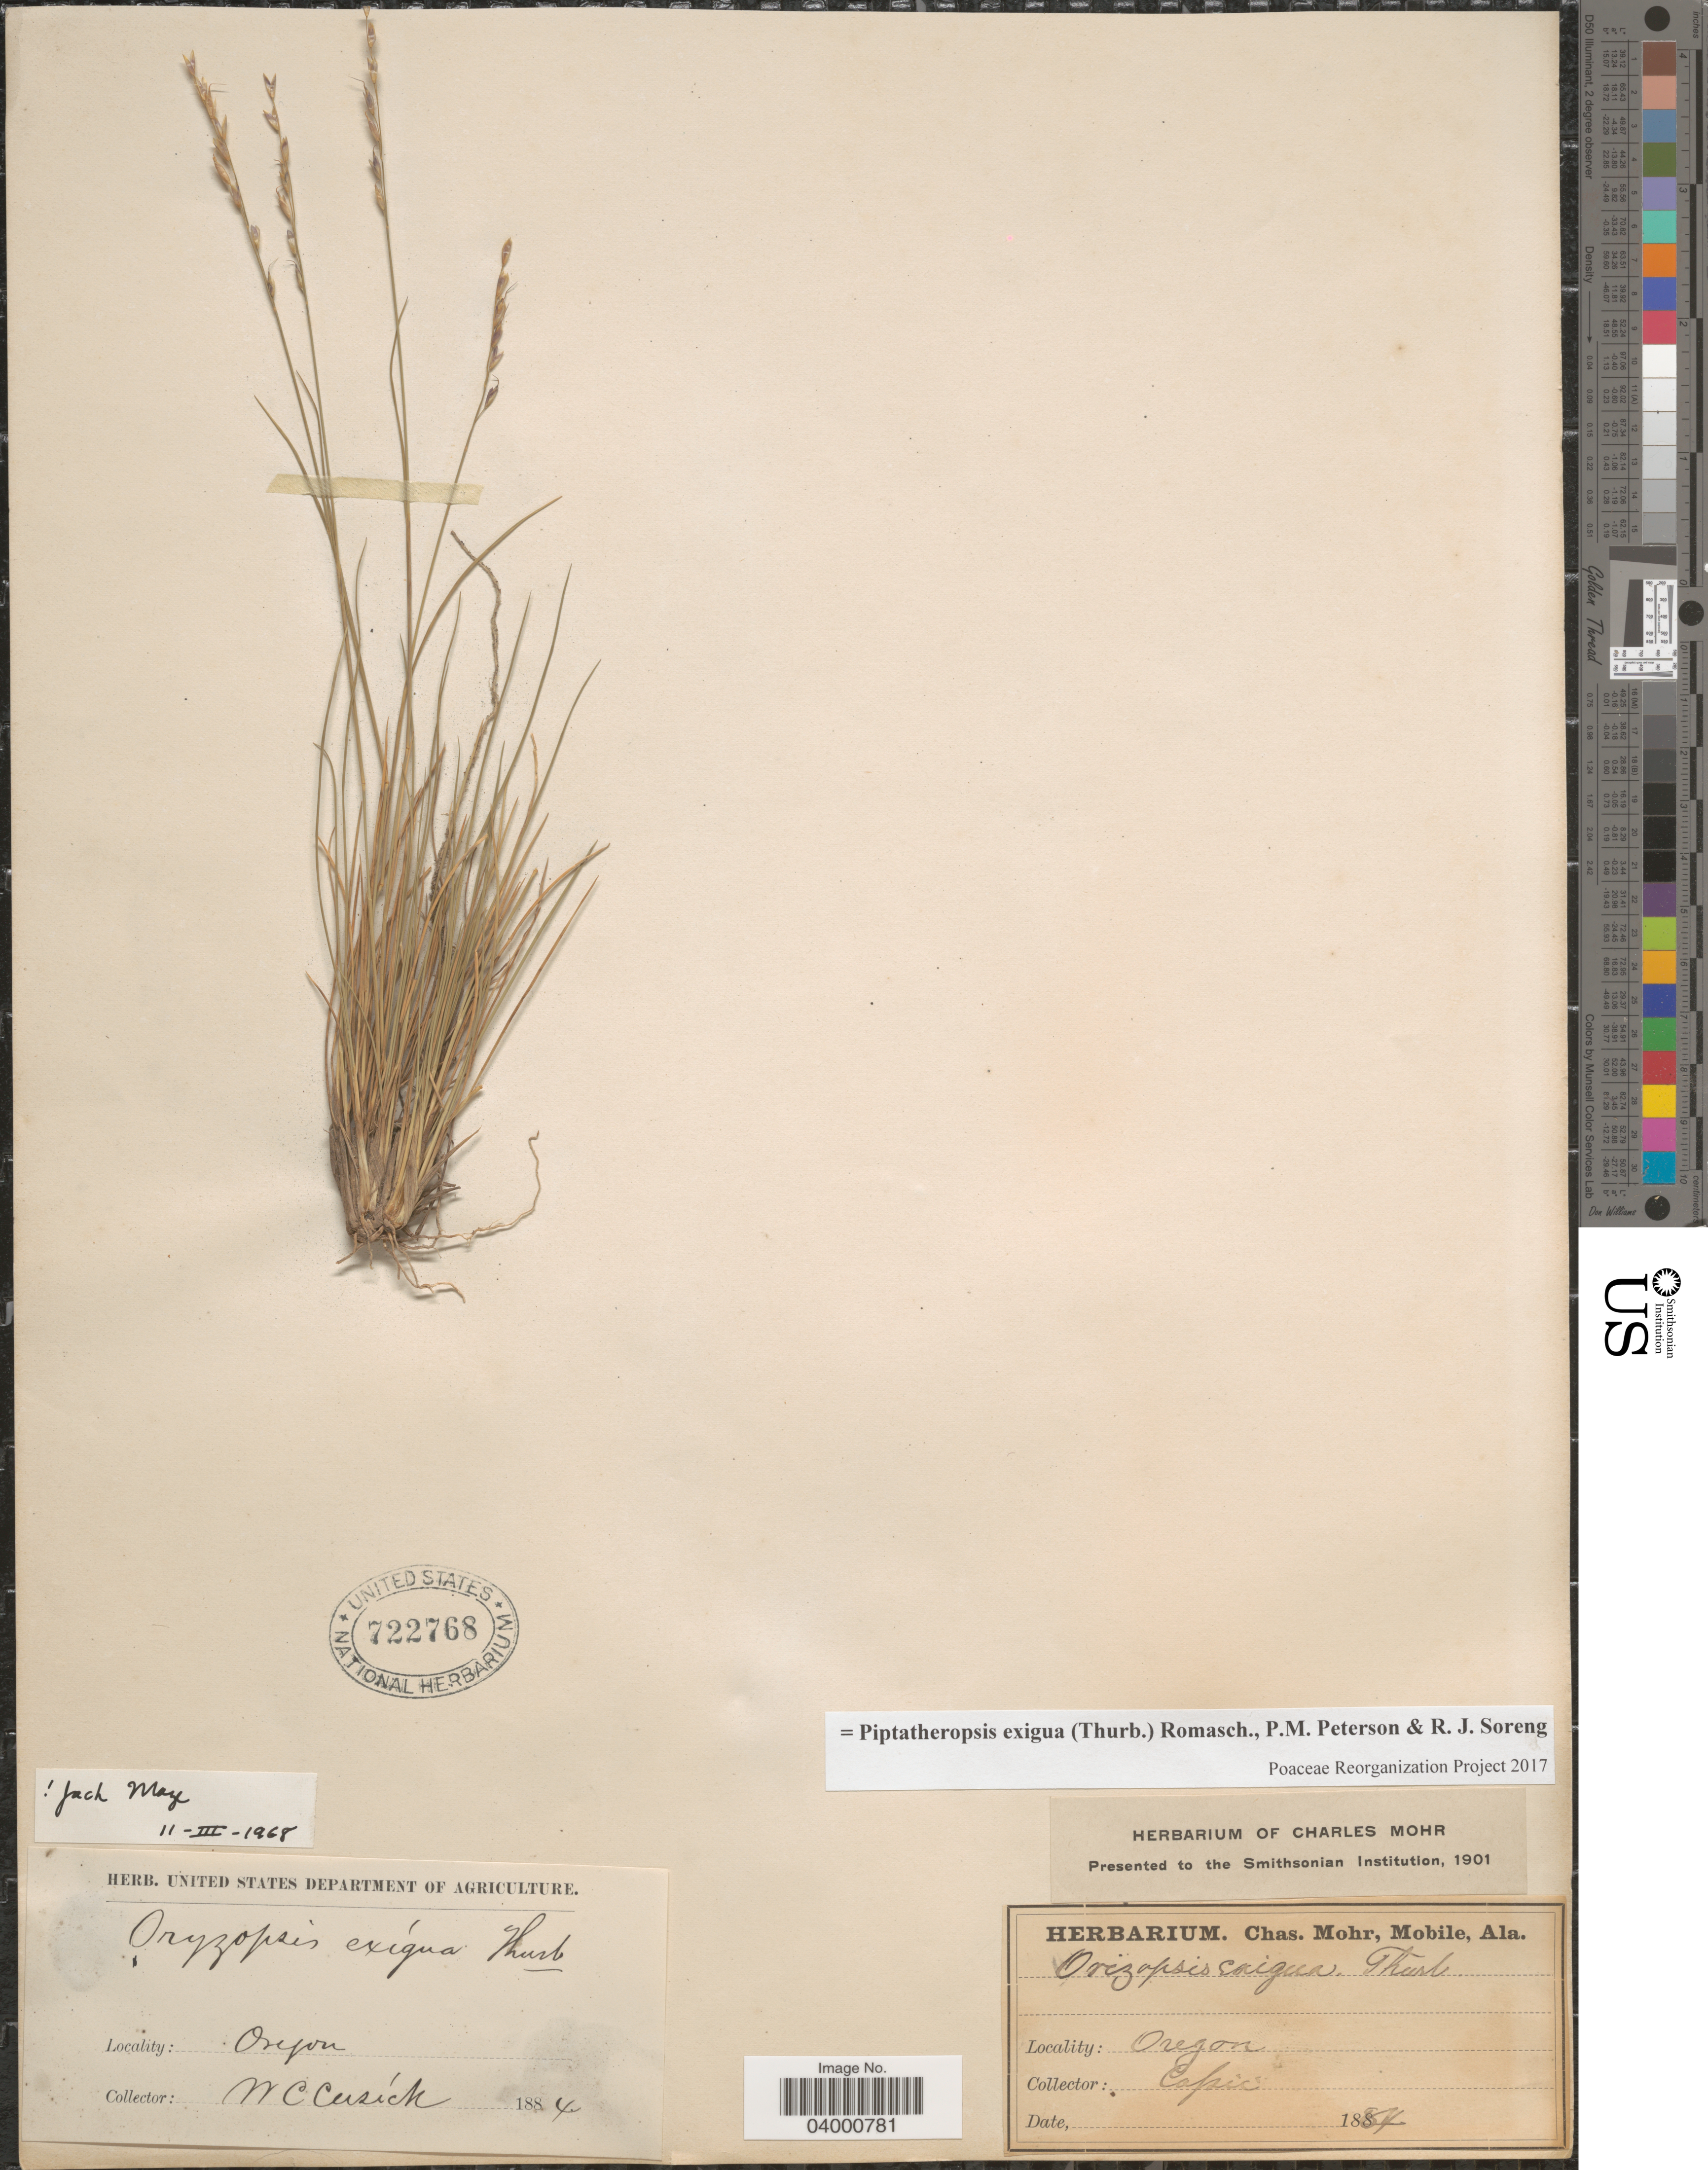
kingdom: Plantae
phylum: Tracheophyta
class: Liliopsida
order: Poales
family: Poaceae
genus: Piptatheropsis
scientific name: Piptatheropsis exigua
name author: (Thurb.) Romasch. et al.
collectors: W. C. Cusick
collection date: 1884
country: United States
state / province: Oregon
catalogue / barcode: US 722768